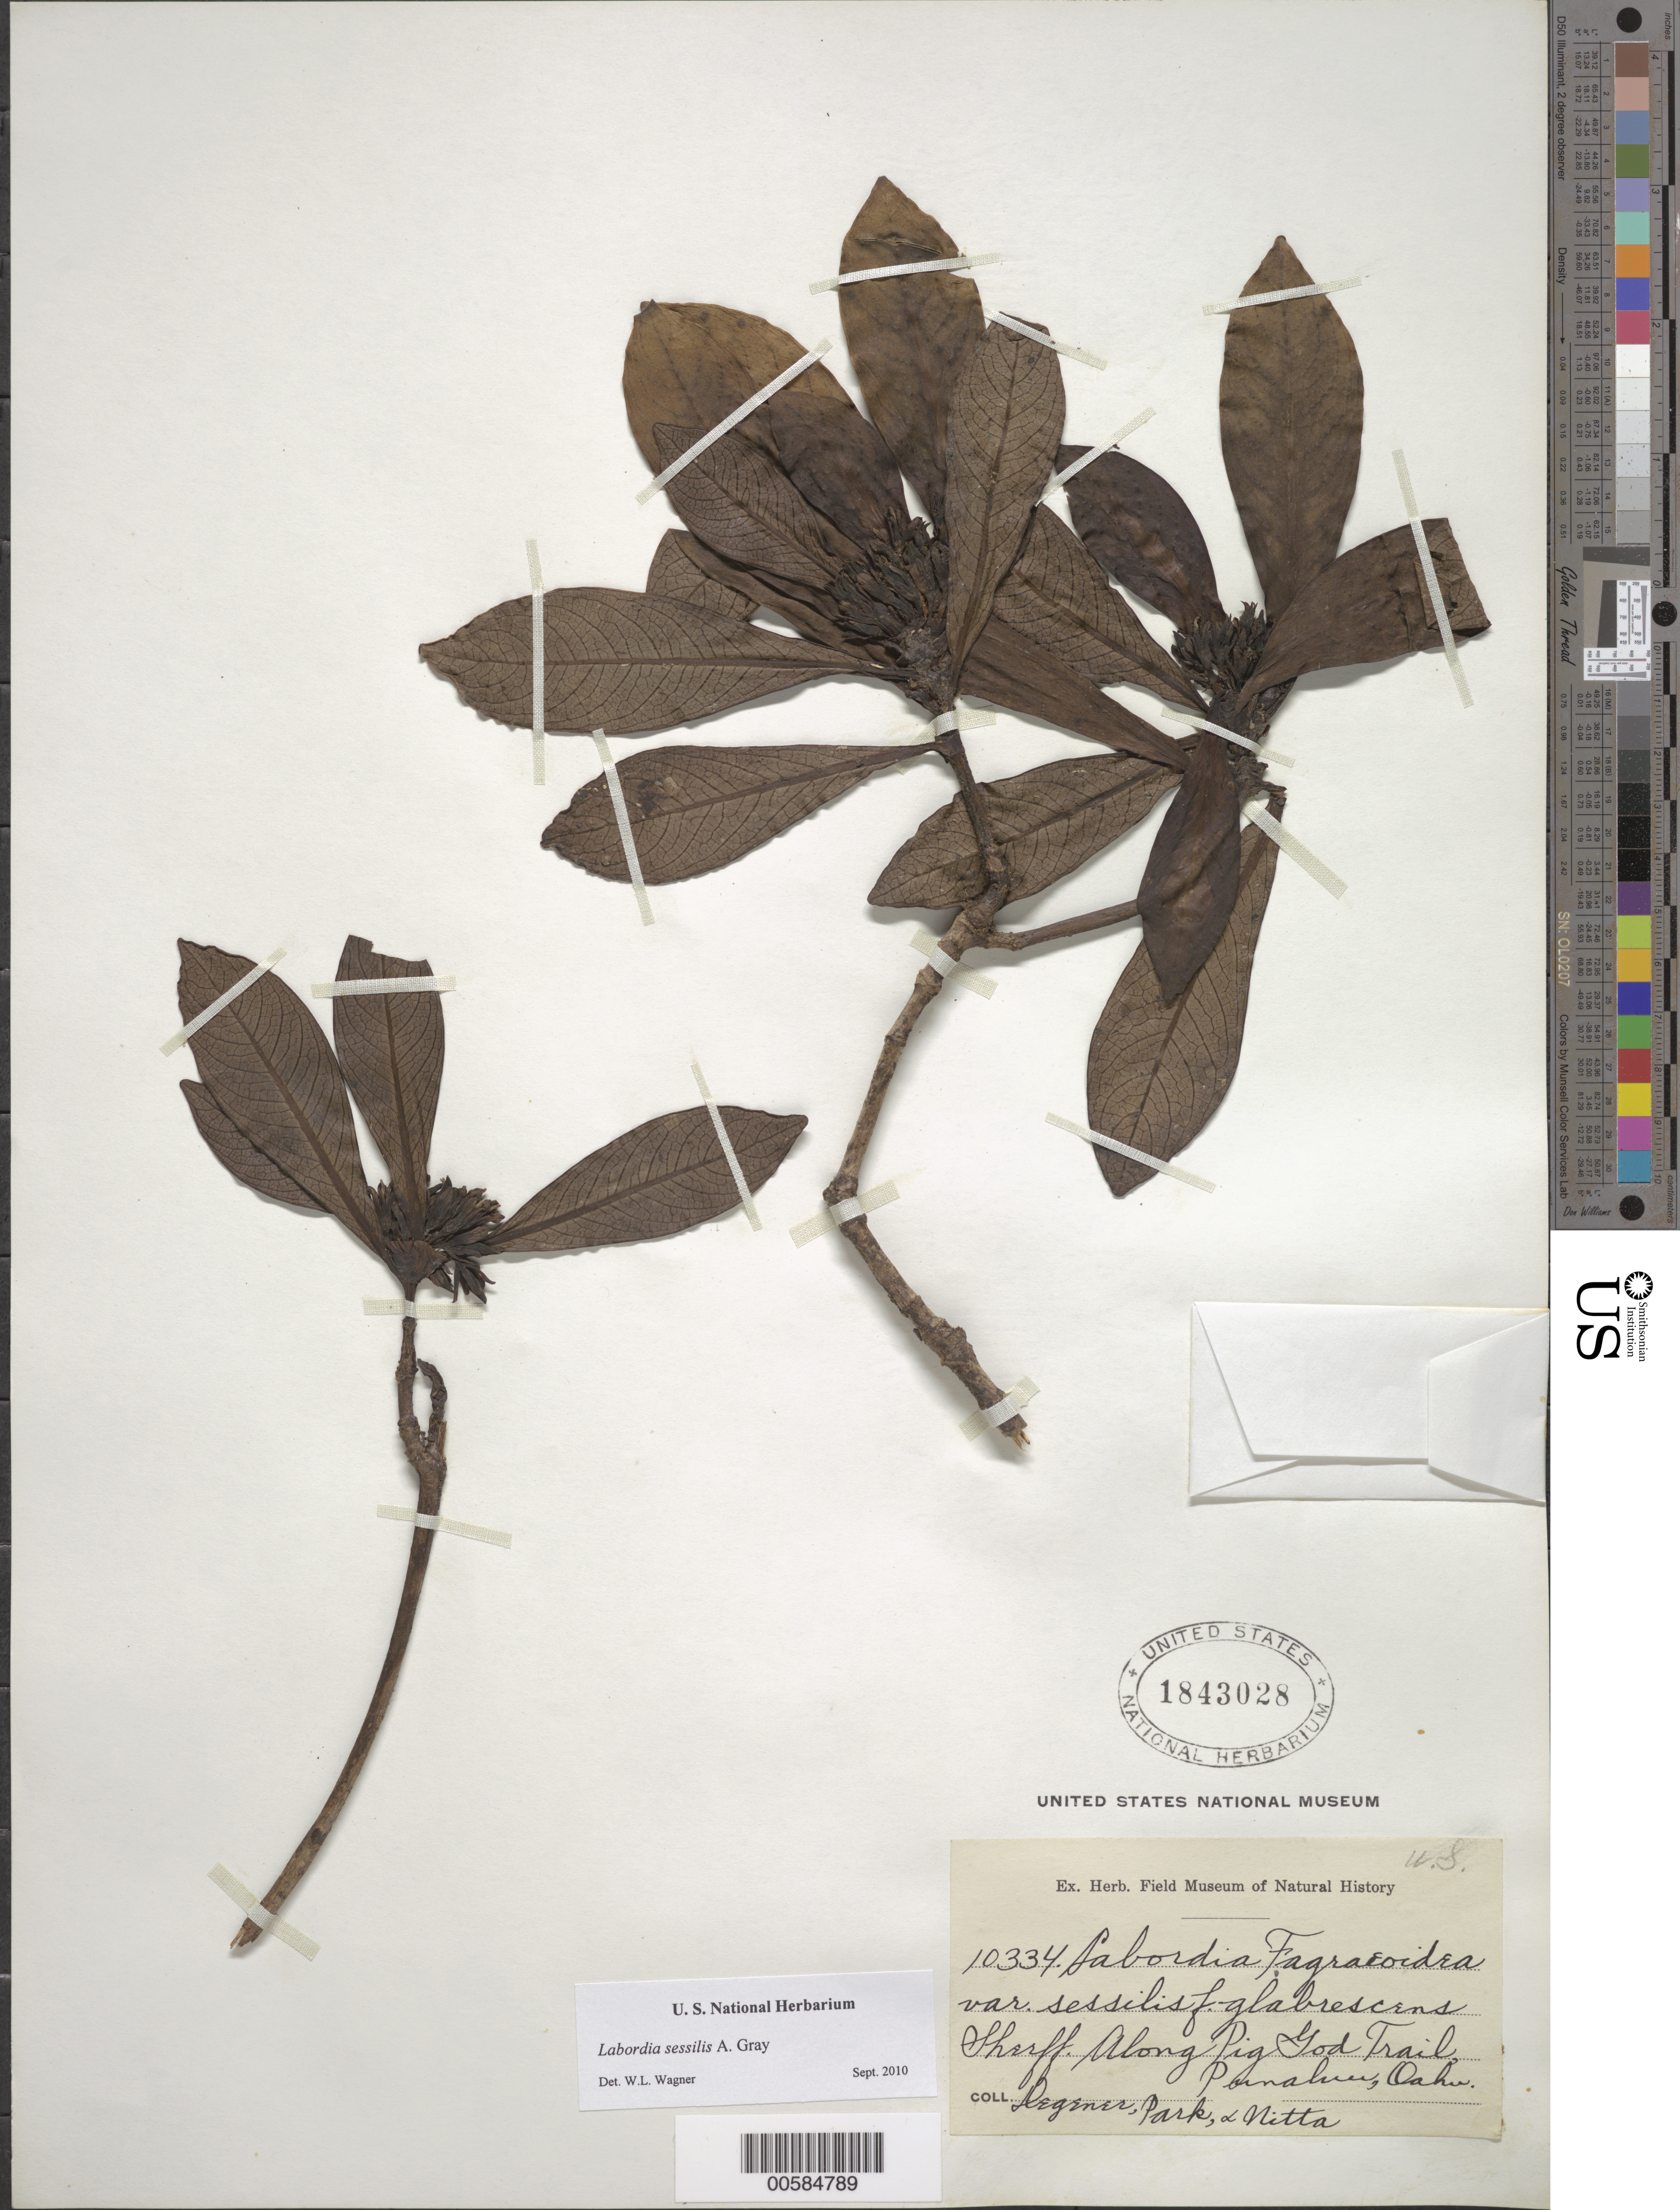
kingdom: Plantae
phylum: Tracheophyta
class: Magnoliopsida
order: Gentianales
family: Loganiaceae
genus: Geniostoma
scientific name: Geniostoma hymenopodum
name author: (O. Deg. & Sherff) Byng & Christenh.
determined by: Wagner, W. L., (BOT), Smithsonian Institution - National Museum of Natural History (UNITED STATES)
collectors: O. Degener, Park & Nitta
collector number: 10334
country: United States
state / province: Hawaii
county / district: Honolulu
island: Oahu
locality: Along Pig God Trail, Punaluu.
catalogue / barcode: US 1843028